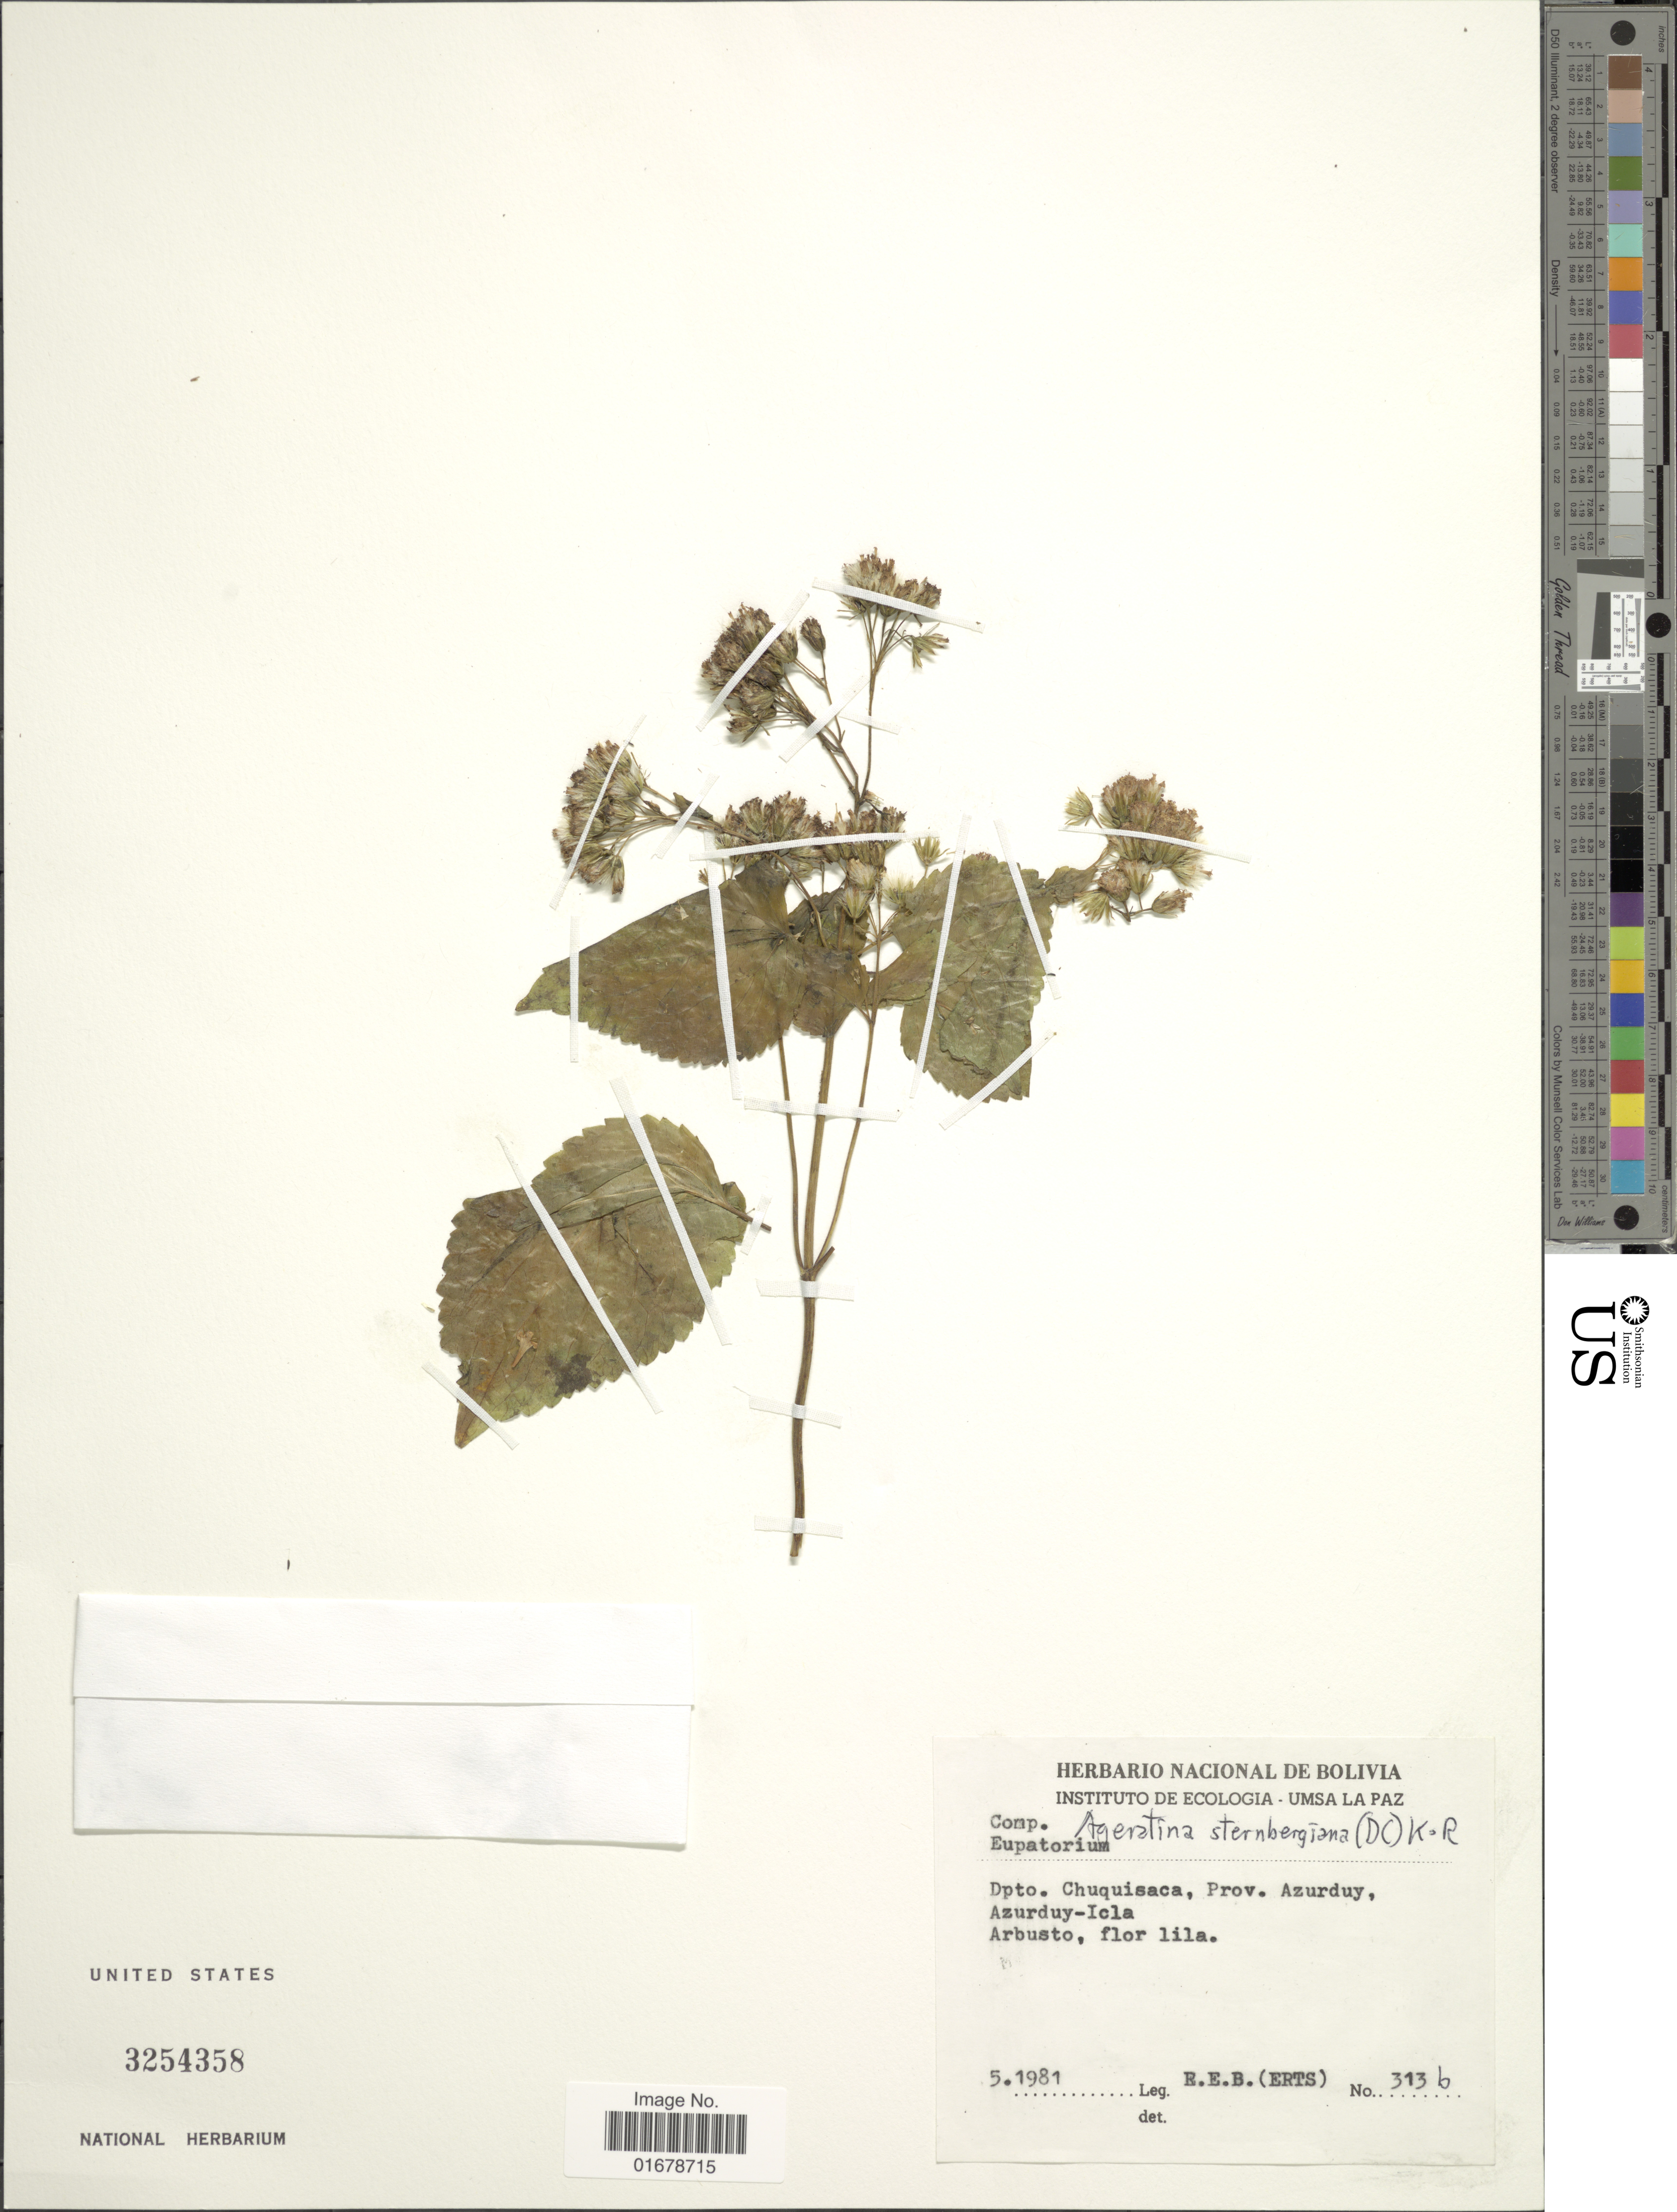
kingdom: Plantae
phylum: Tracheophyta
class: Magnoliopsida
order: Asterales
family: Asteraceae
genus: Ageratina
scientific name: Ageratina sternbergiana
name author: (DC.) R.M. King & H. Rob.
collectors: R.E.B.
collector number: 313b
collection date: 1981-05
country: Bolivia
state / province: Chuquisaca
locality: Dpto Chuquisaca, prov. Azurduy, Azurduy-Icla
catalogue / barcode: US 3254358